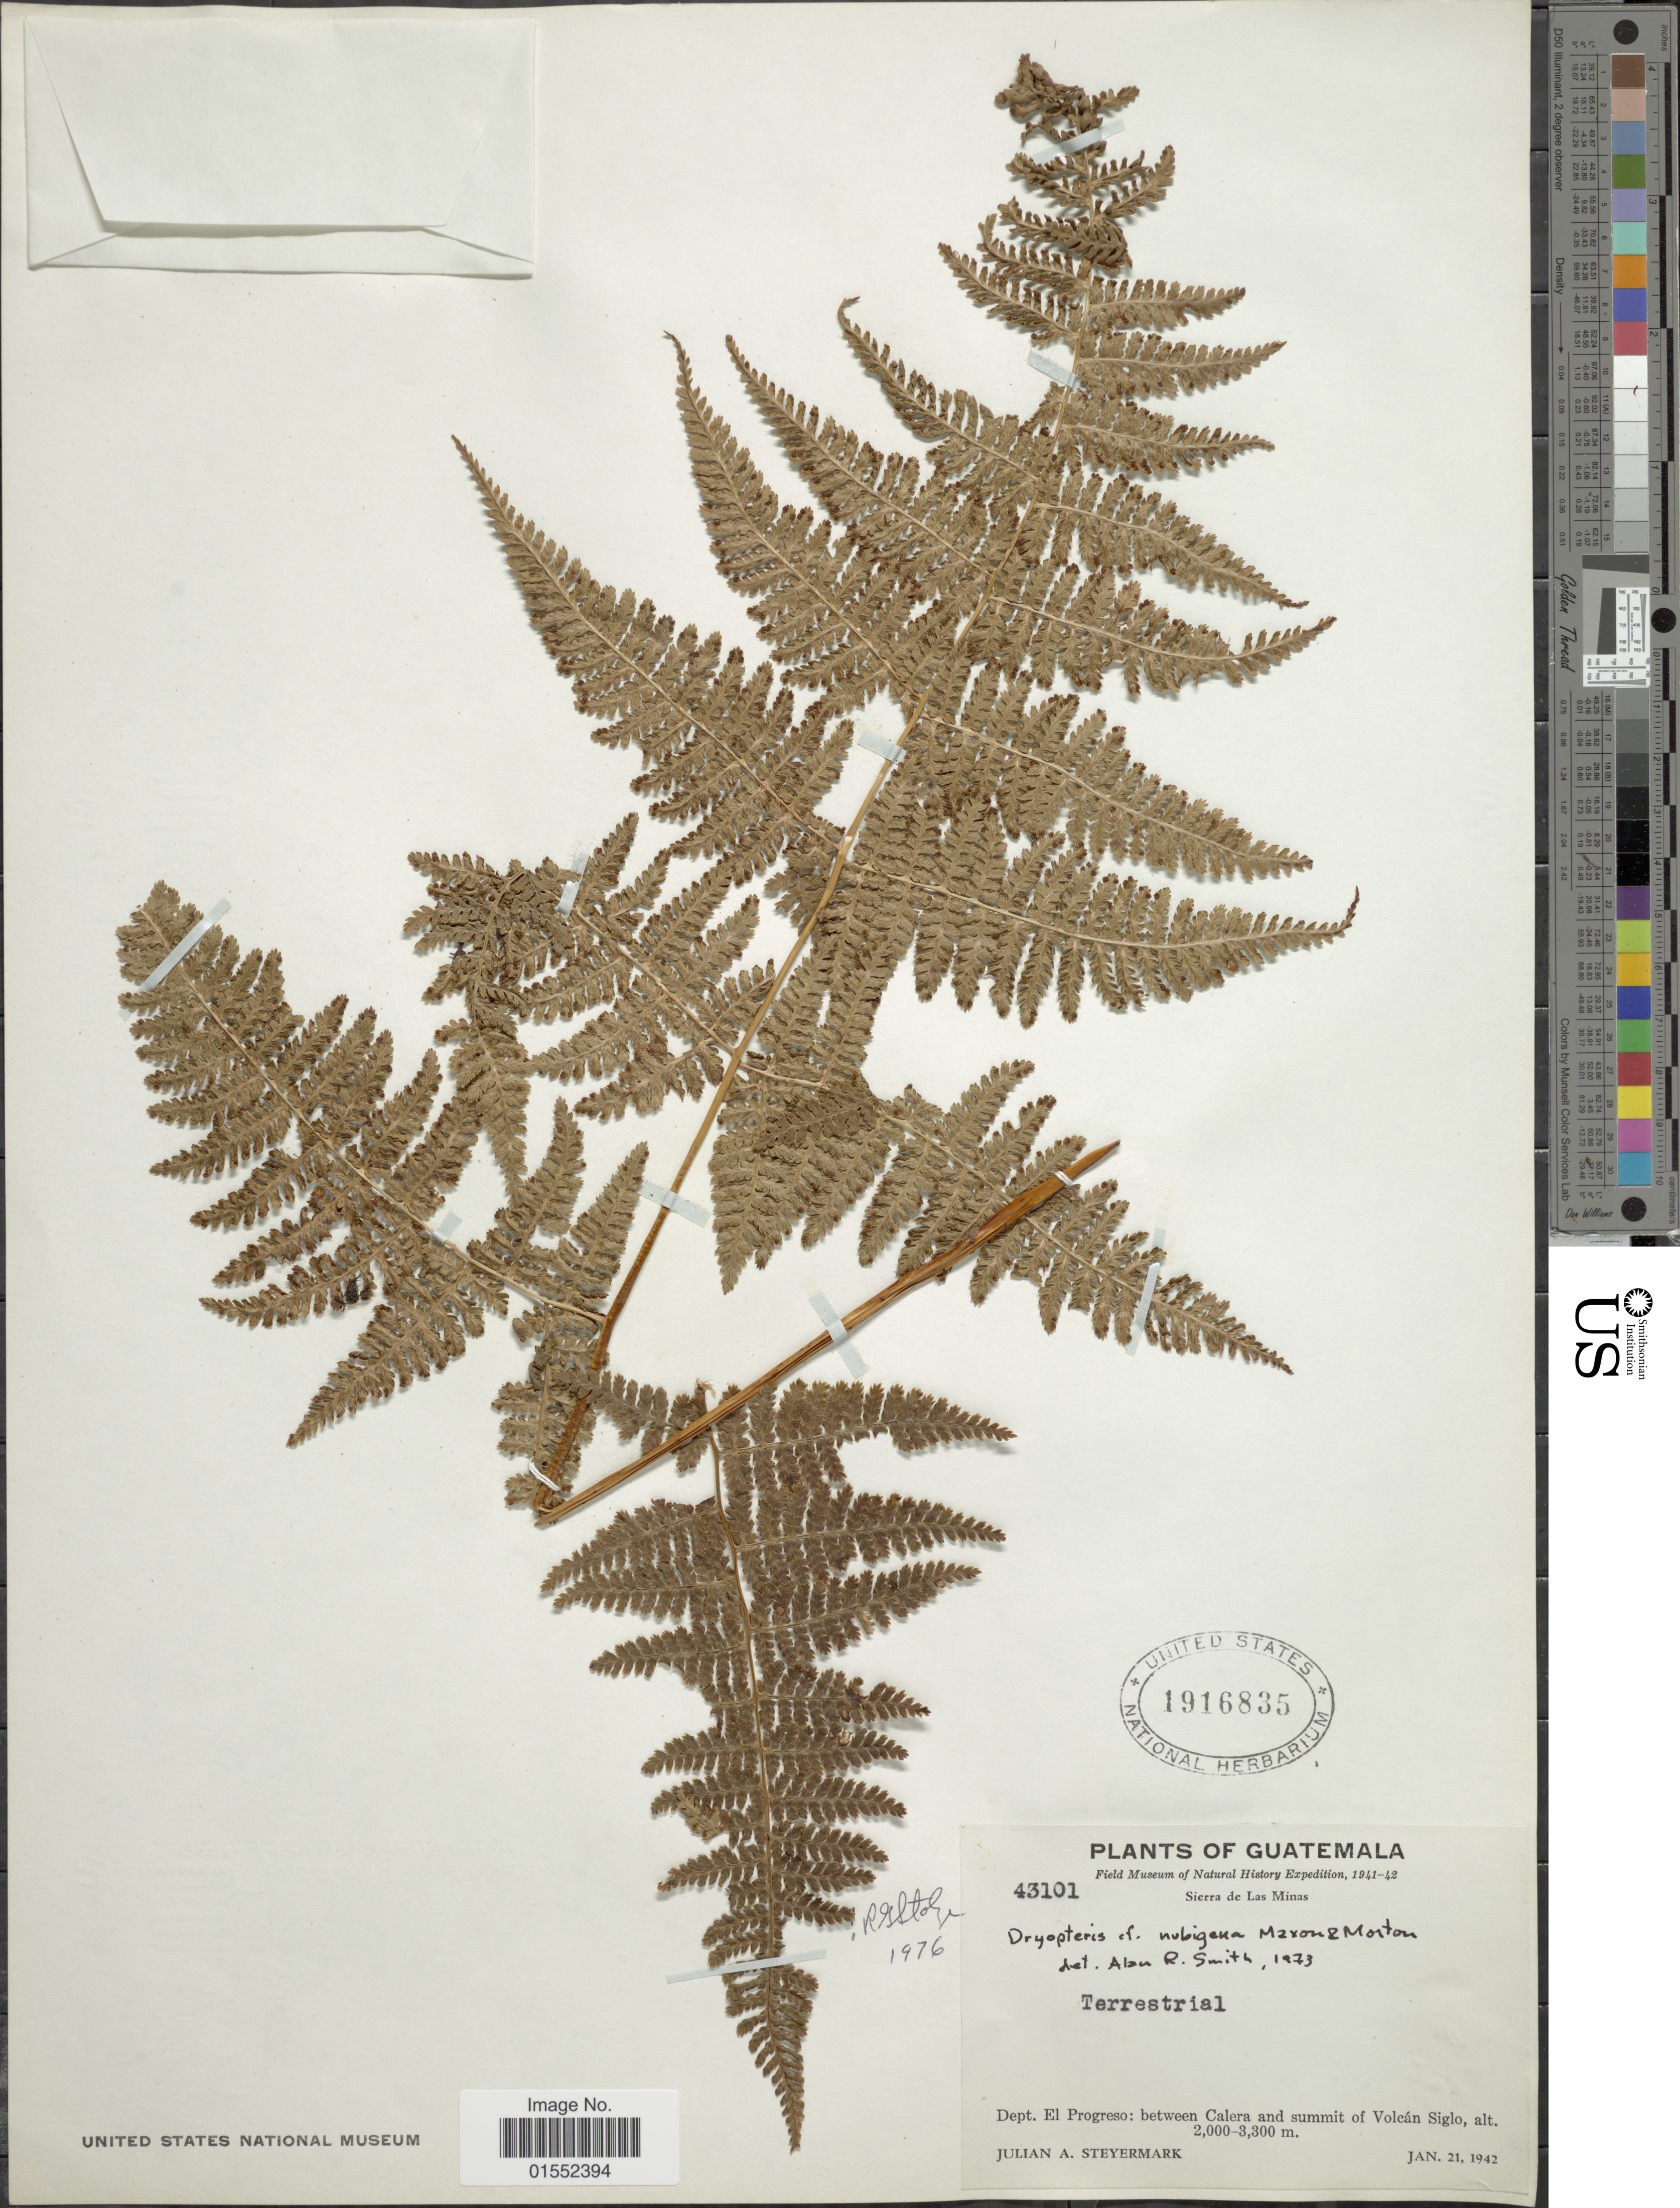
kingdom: Plantae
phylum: Tracheophyta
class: Polypodiopsida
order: Polypodiales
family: Dryopteridaceae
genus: Dryopteris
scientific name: Dryopteris nubigena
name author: Maxon & C.V. Morton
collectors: J. Steyermark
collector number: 43101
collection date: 1942-01-21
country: Guatemala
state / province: El Progreso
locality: Between Calera and summit of Volcán Siglo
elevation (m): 2000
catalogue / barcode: US 1916835